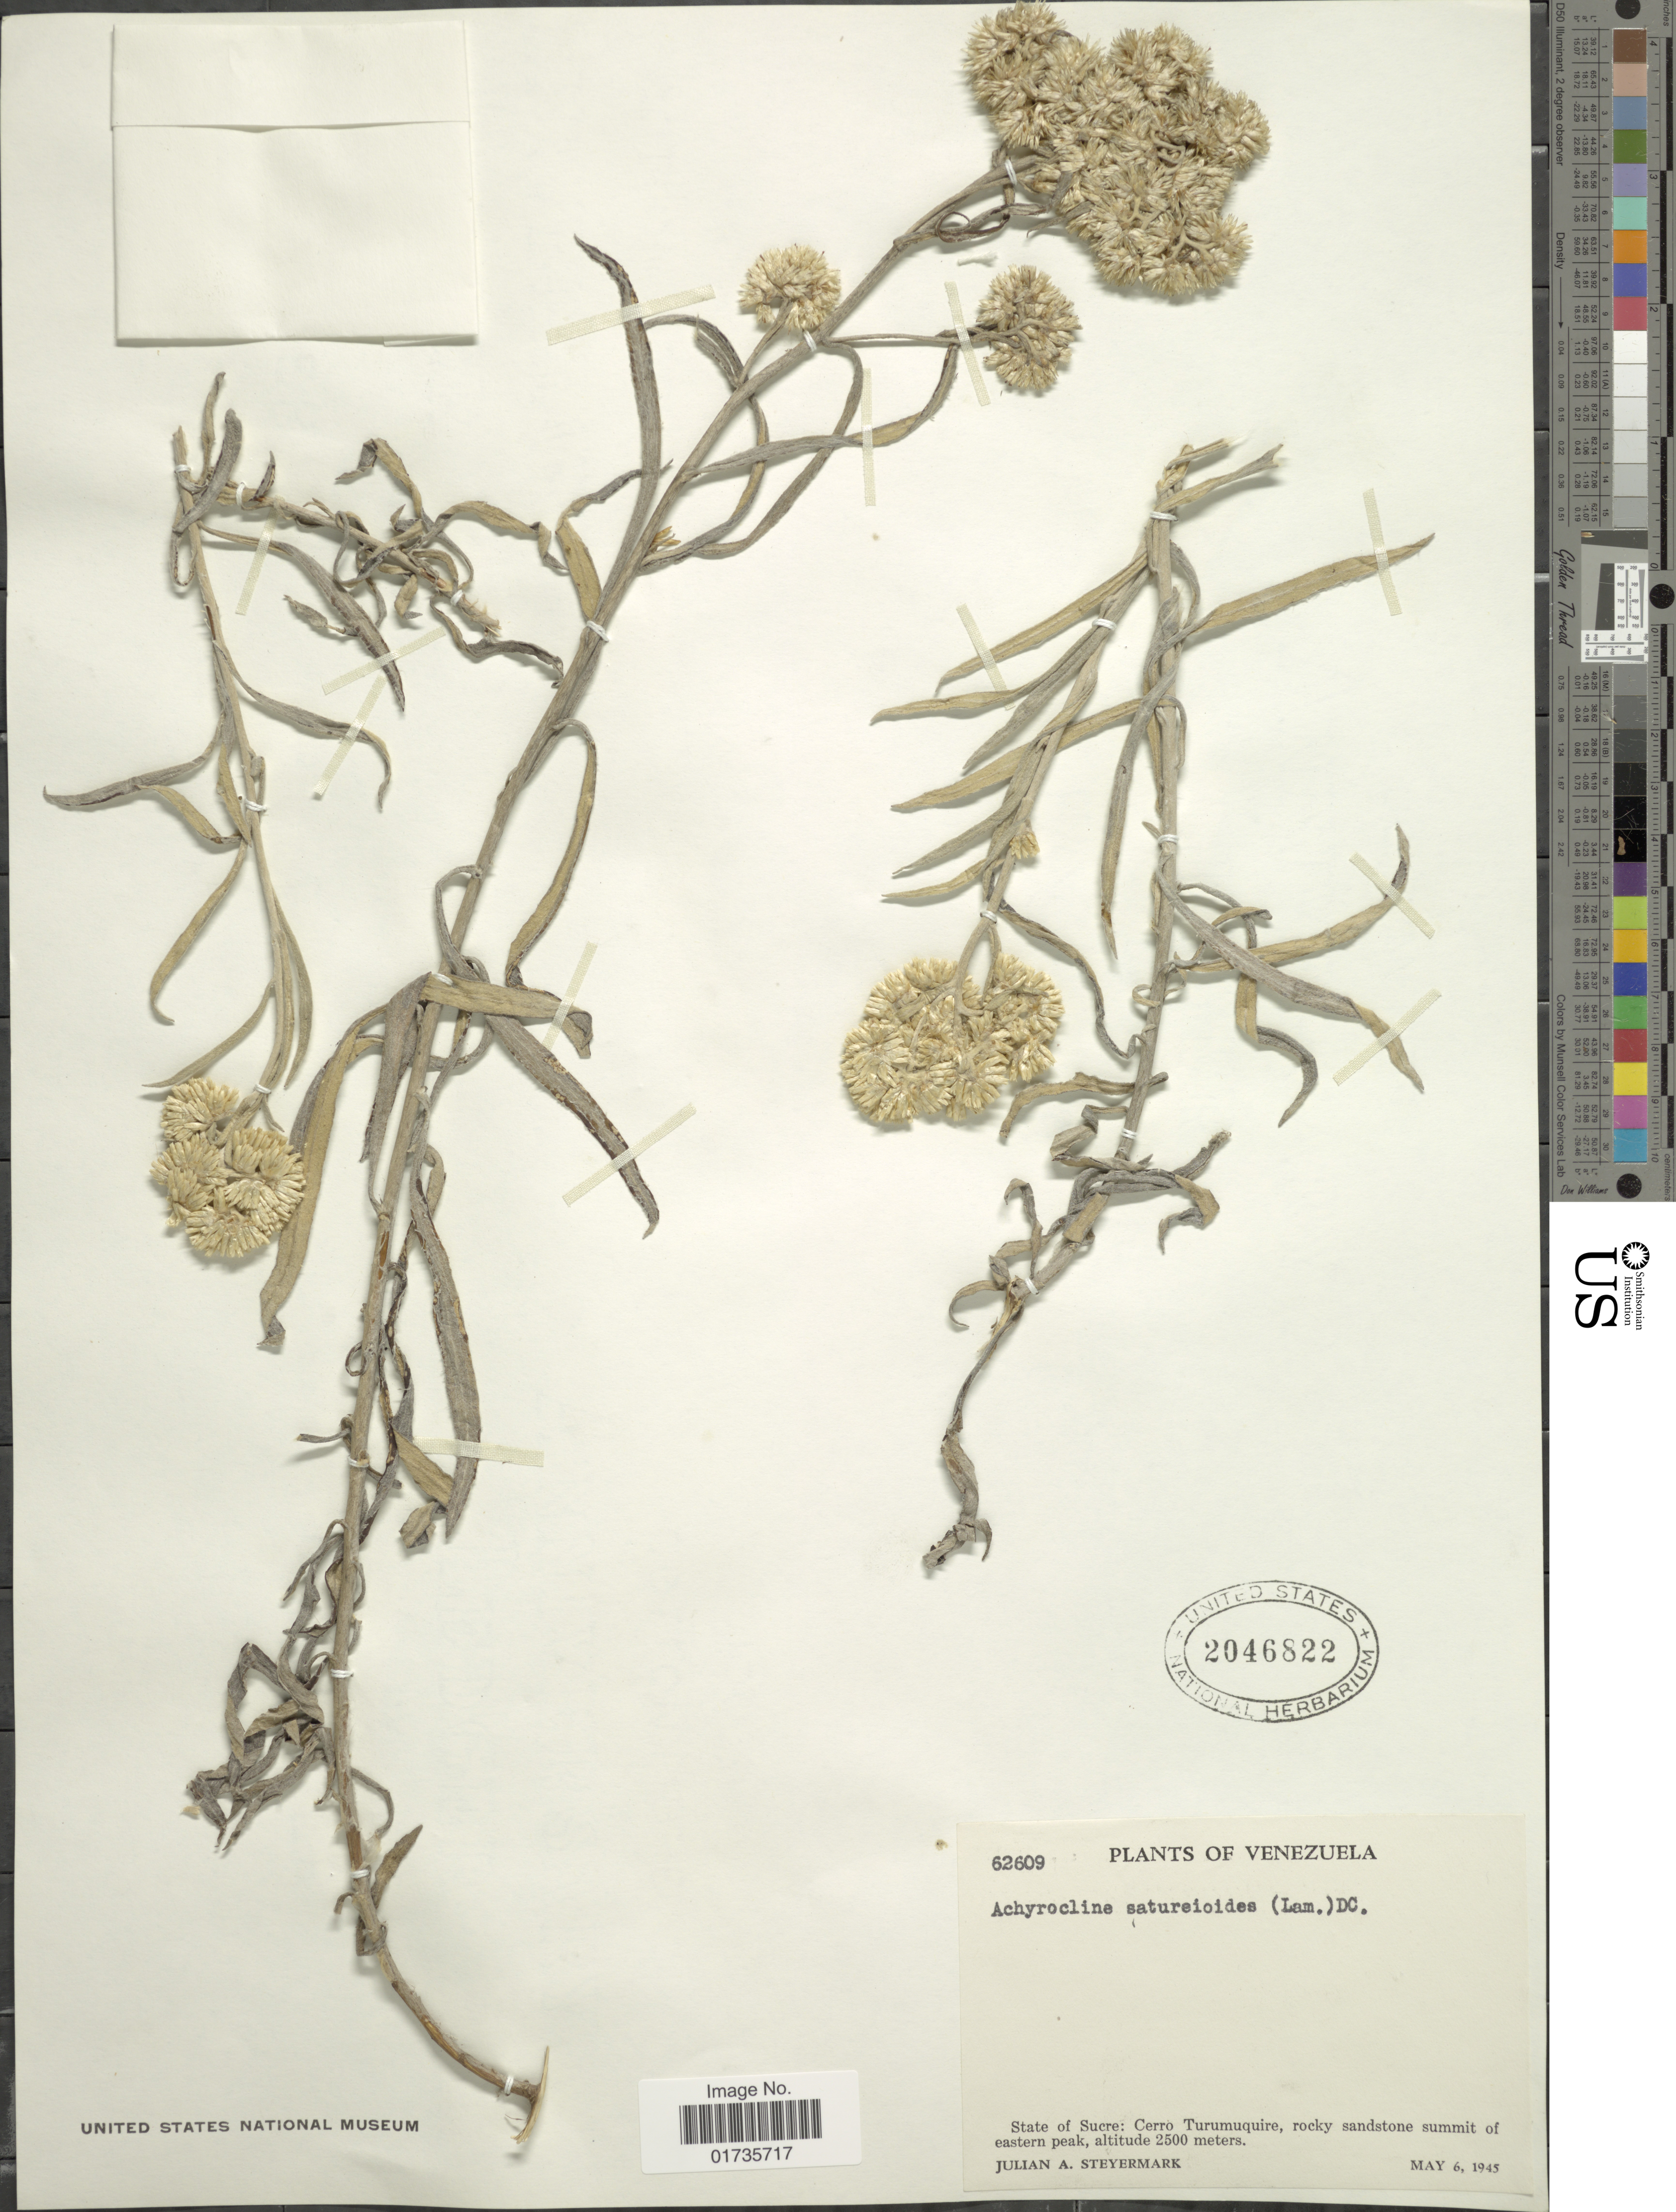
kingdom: Plantae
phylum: Tracheophyta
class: Magnoliopsida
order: Asterales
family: Asteraceae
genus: Achyrocline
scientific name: Achyrocline satureioides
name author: (Lam.) DC.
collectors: J. Steyermark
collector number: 62609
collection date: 1945-05-06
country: Venezuela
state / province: Sucre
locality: Cerro Turumuquire, rocky sandstone summit of eastern peak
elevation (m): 2500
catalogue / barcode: US 2046822